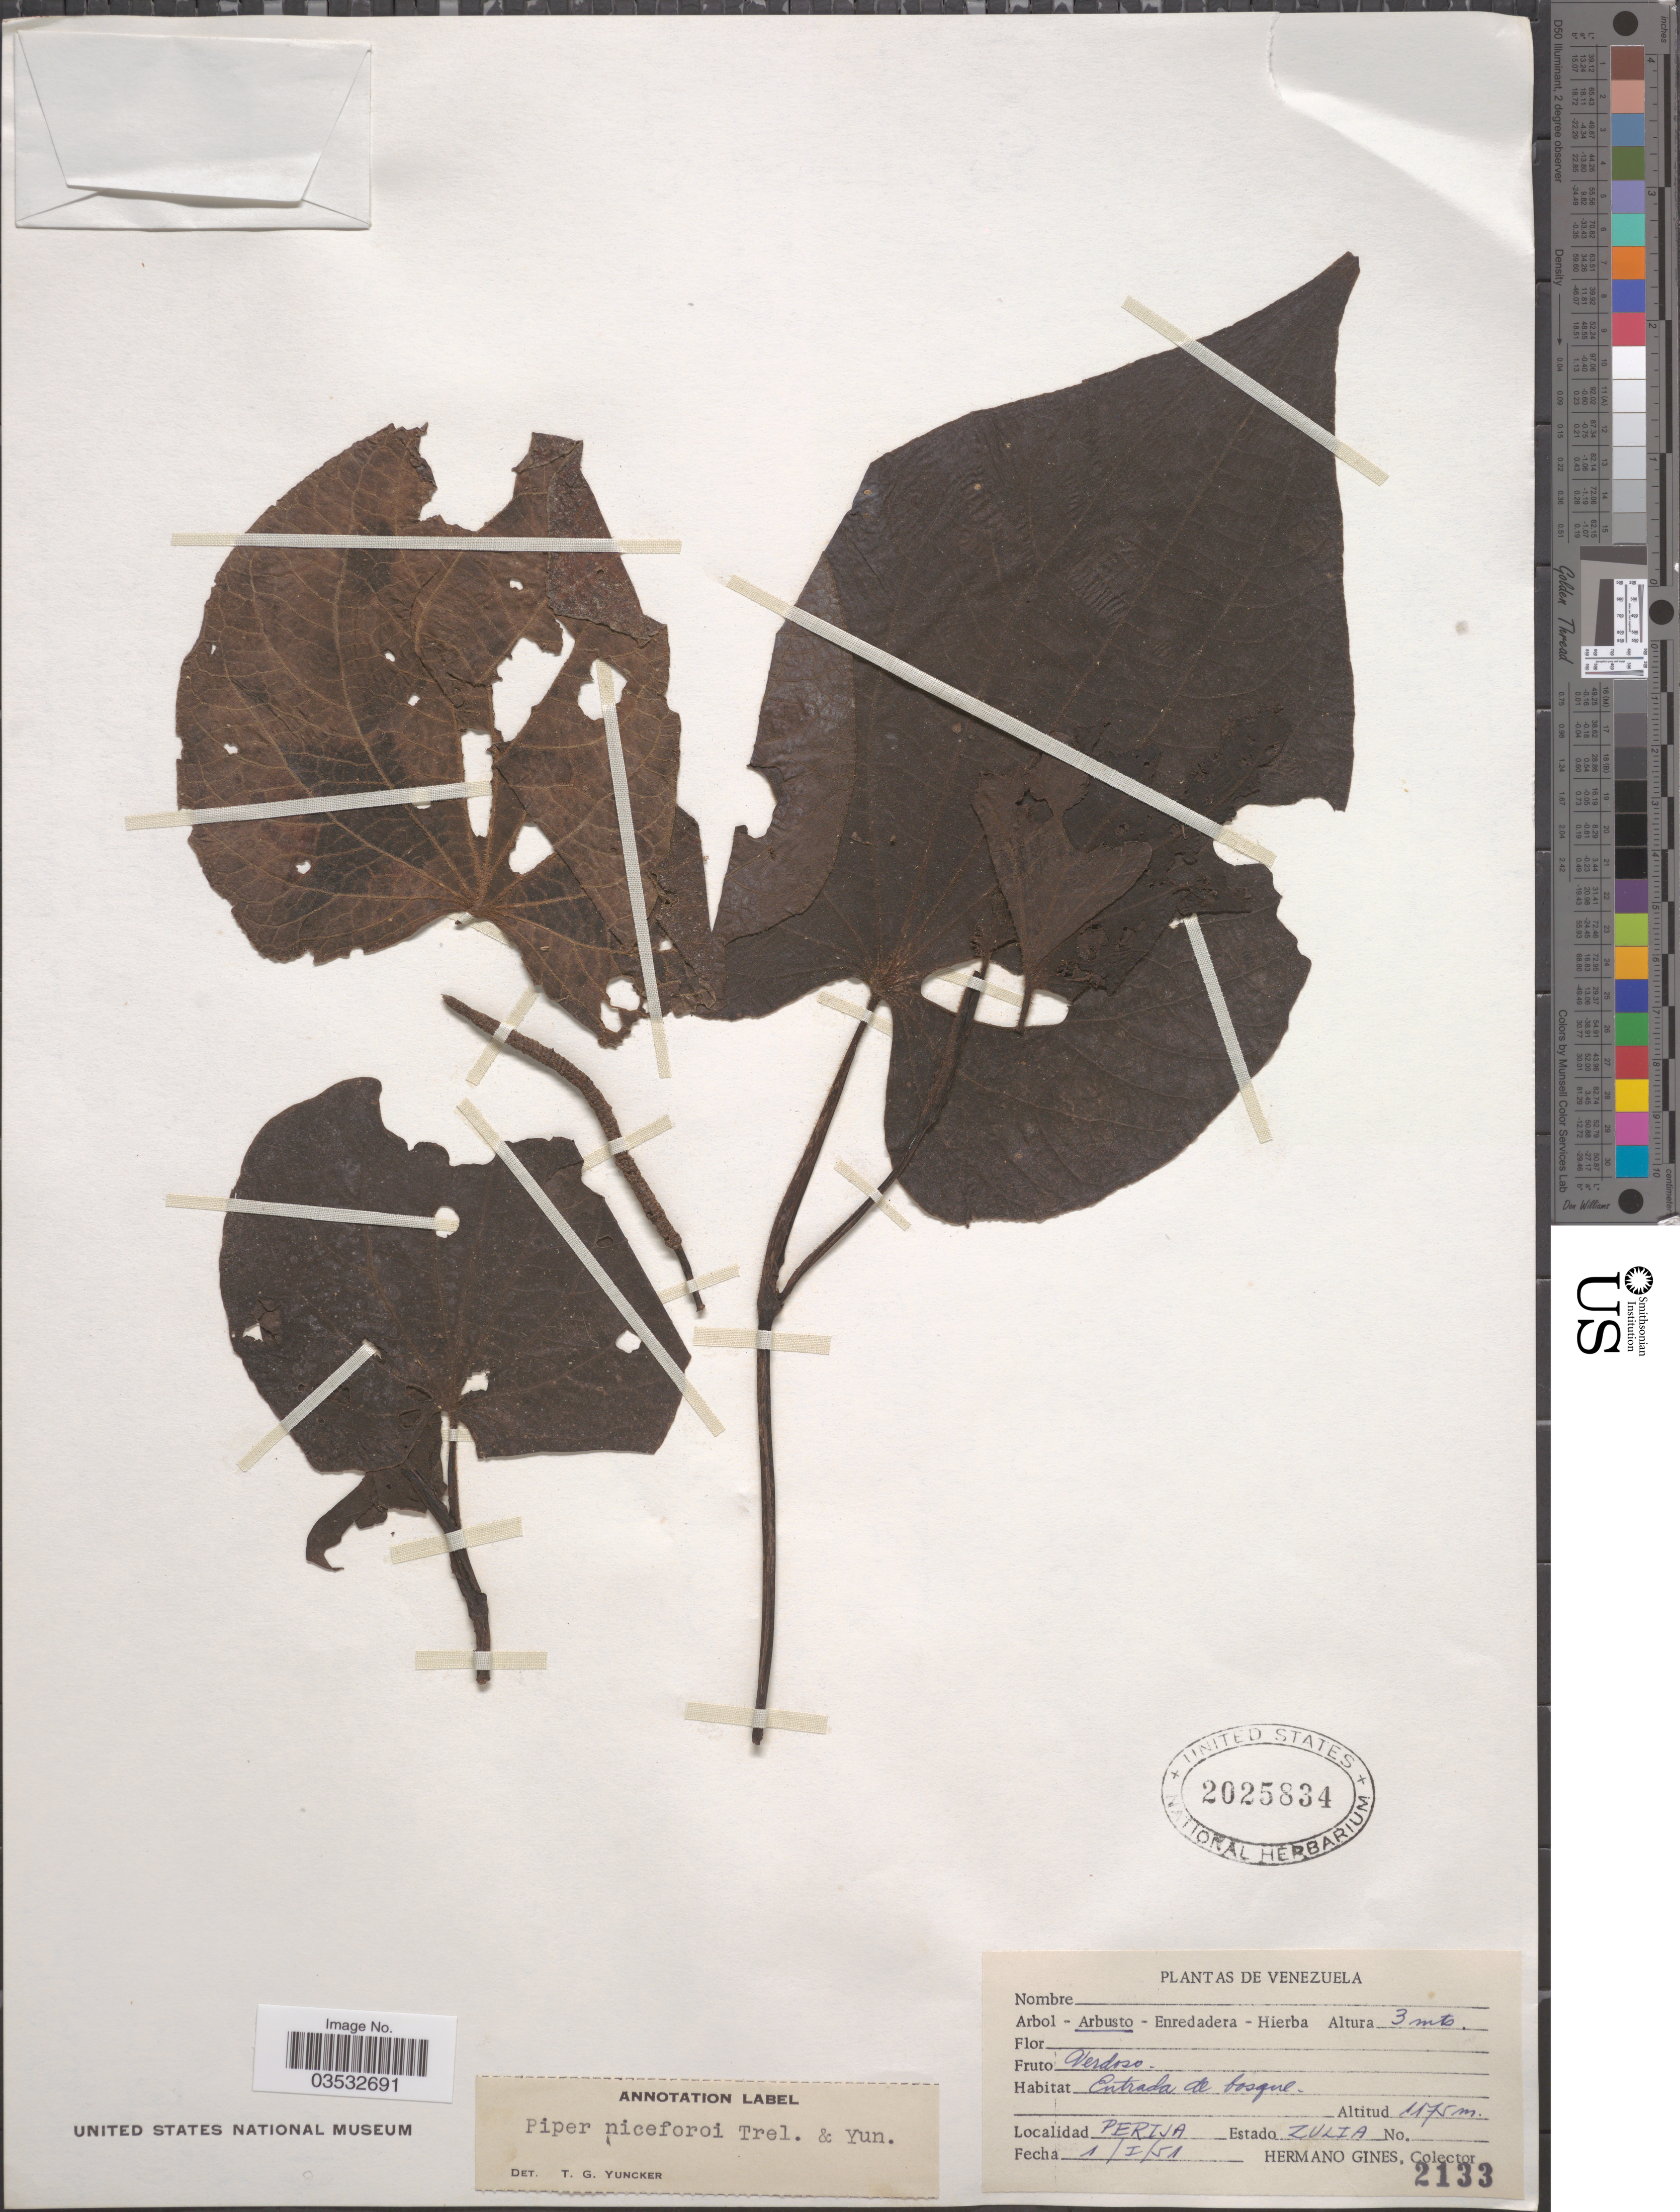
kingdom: Plantae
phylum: Tracheophyta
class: Magnoliopsida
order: Piperales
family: Piperaceae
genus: Piper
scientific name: Piper marginatum var. niceforoi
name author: (Trel. & Yunck.) Steyerm.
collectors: Bro. Gines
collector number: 2133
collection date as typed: Transcribed d/m/y: 1/1/51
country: Venezuela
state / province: Zulia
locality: Perija.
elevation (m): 1175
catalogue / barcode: US 2025834